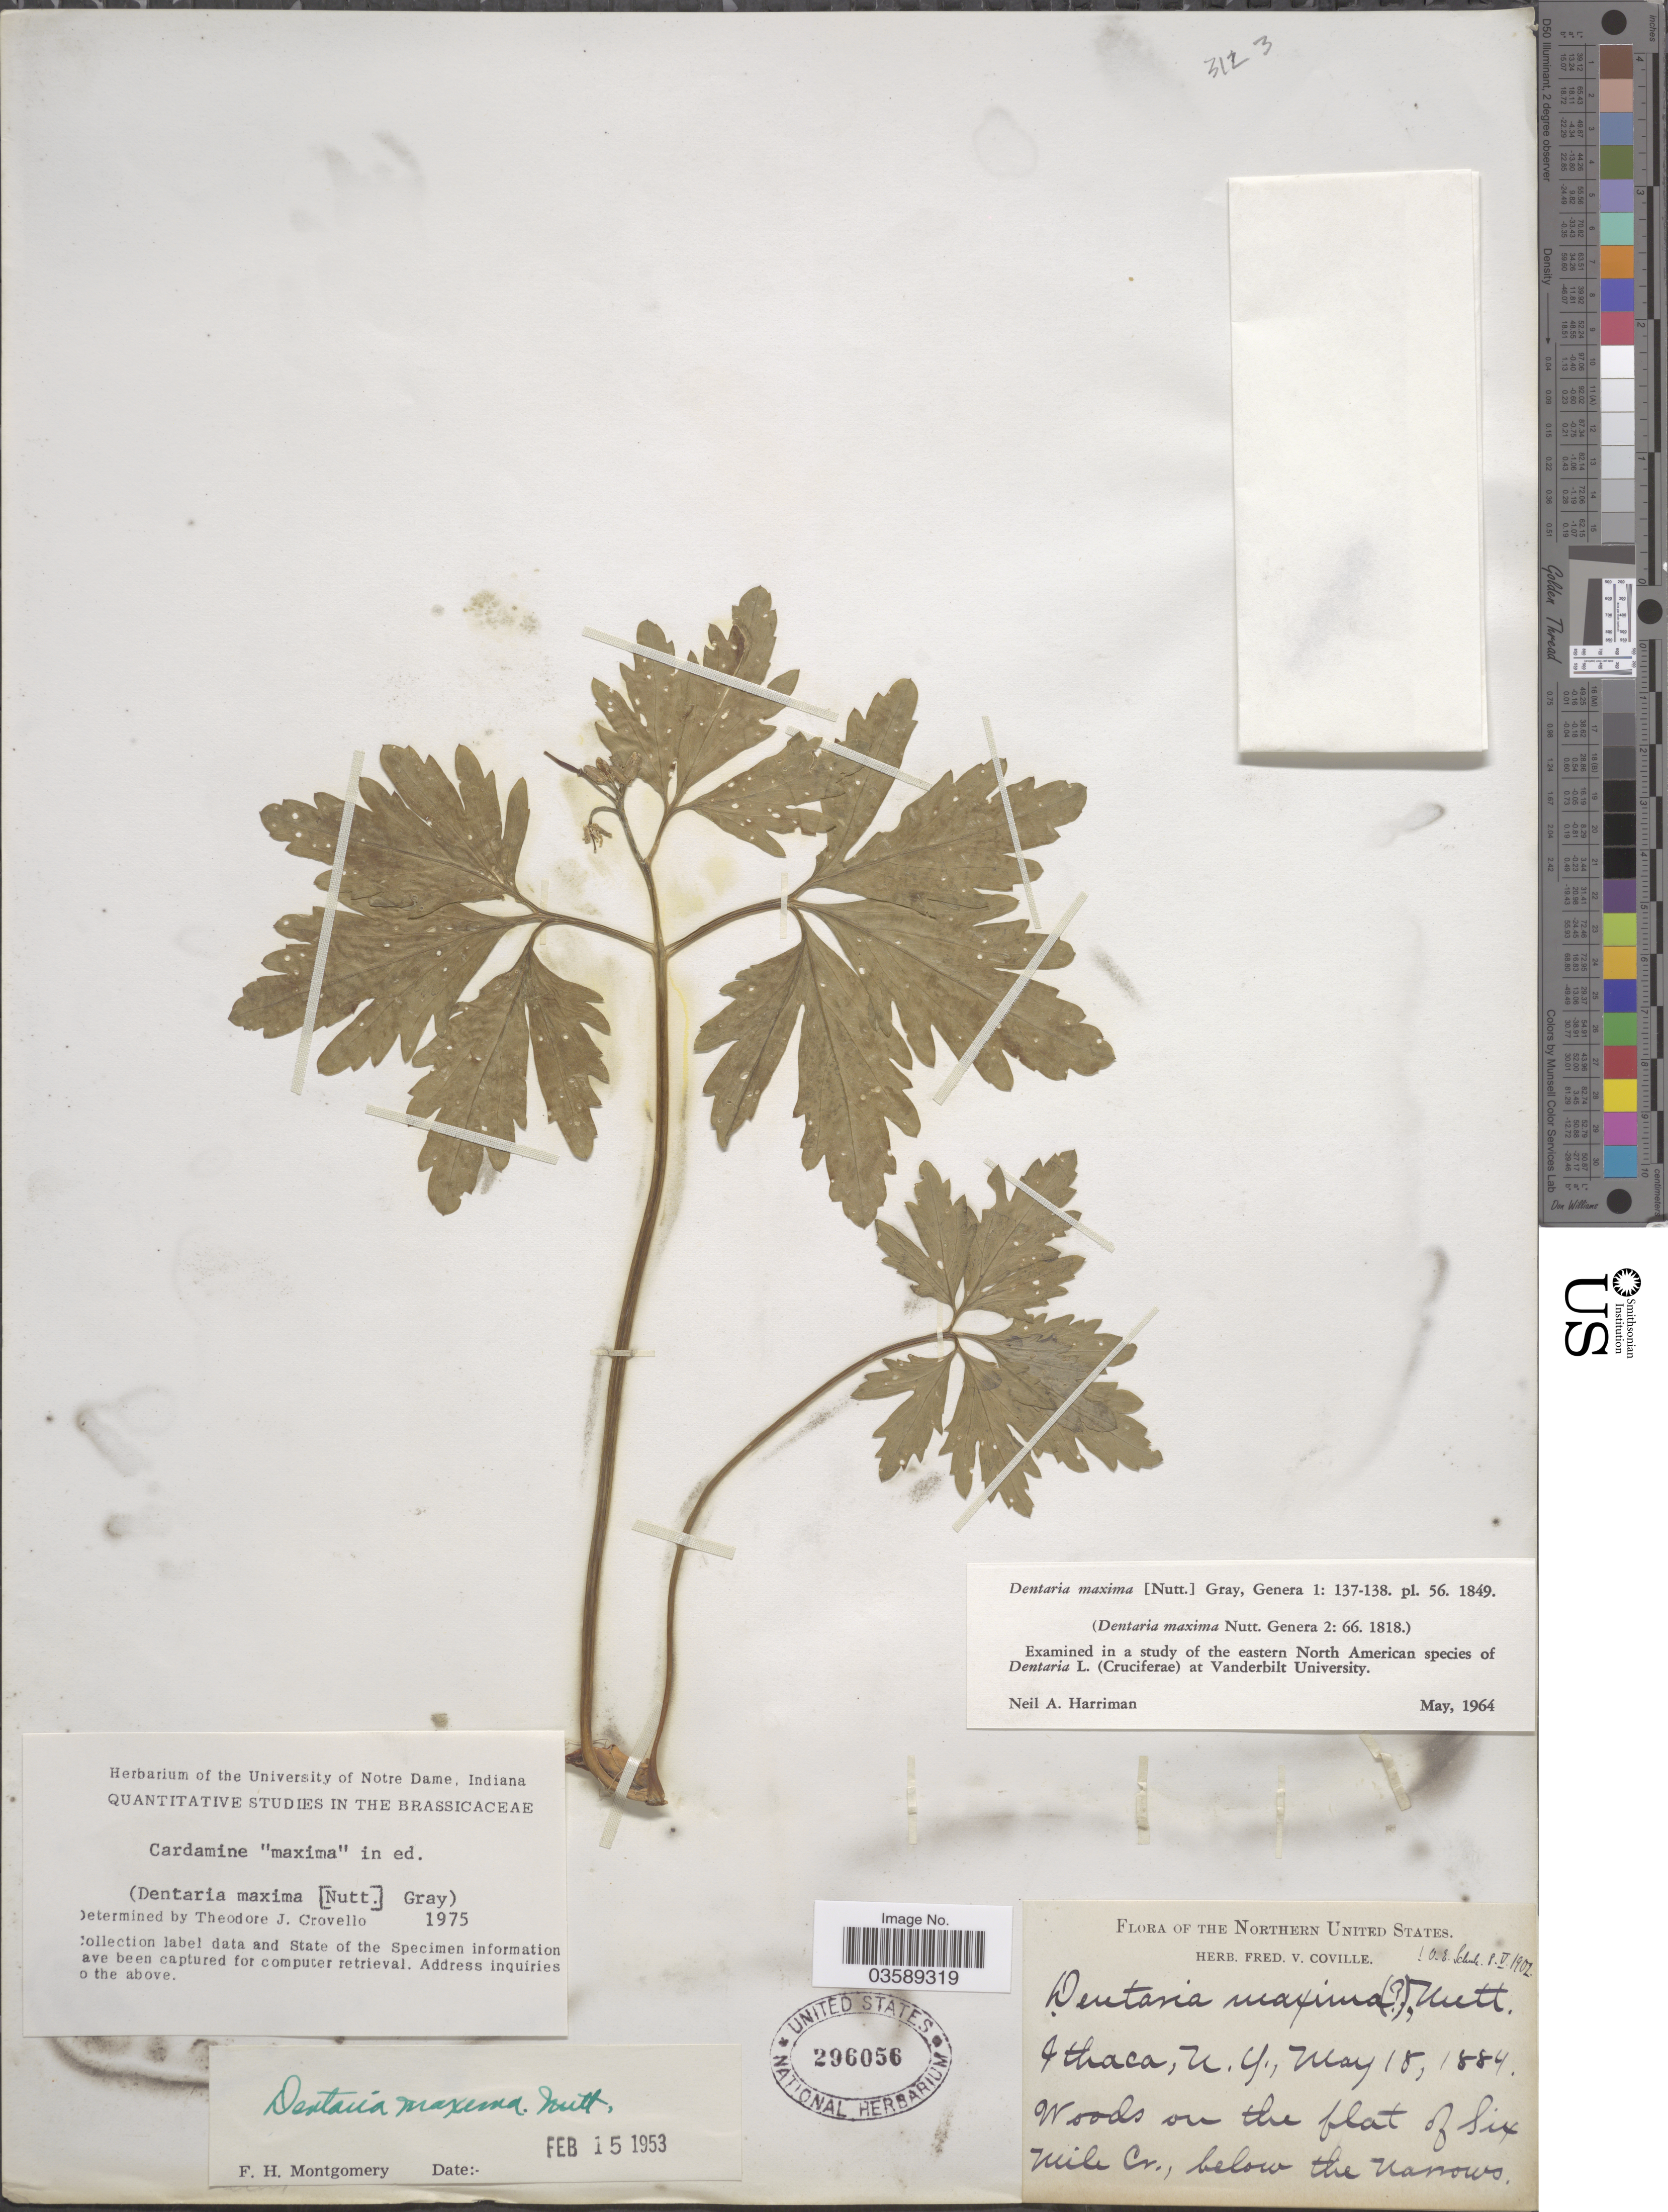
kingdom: Plantae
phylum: Tracheophyta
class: Magnoliopsida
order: Brassicales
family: Brassicaceae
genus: Cardamine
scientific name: Cardamine maxima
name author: (Nutt.) Alph. Wood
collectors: ex herb. Fred. V. Coville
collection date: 1884-05-18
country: United States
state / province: New York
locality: The Northern United States. Ithaca. Woods on the flat of Six Mile Cr., below the Narrows.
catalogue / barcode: US 296056